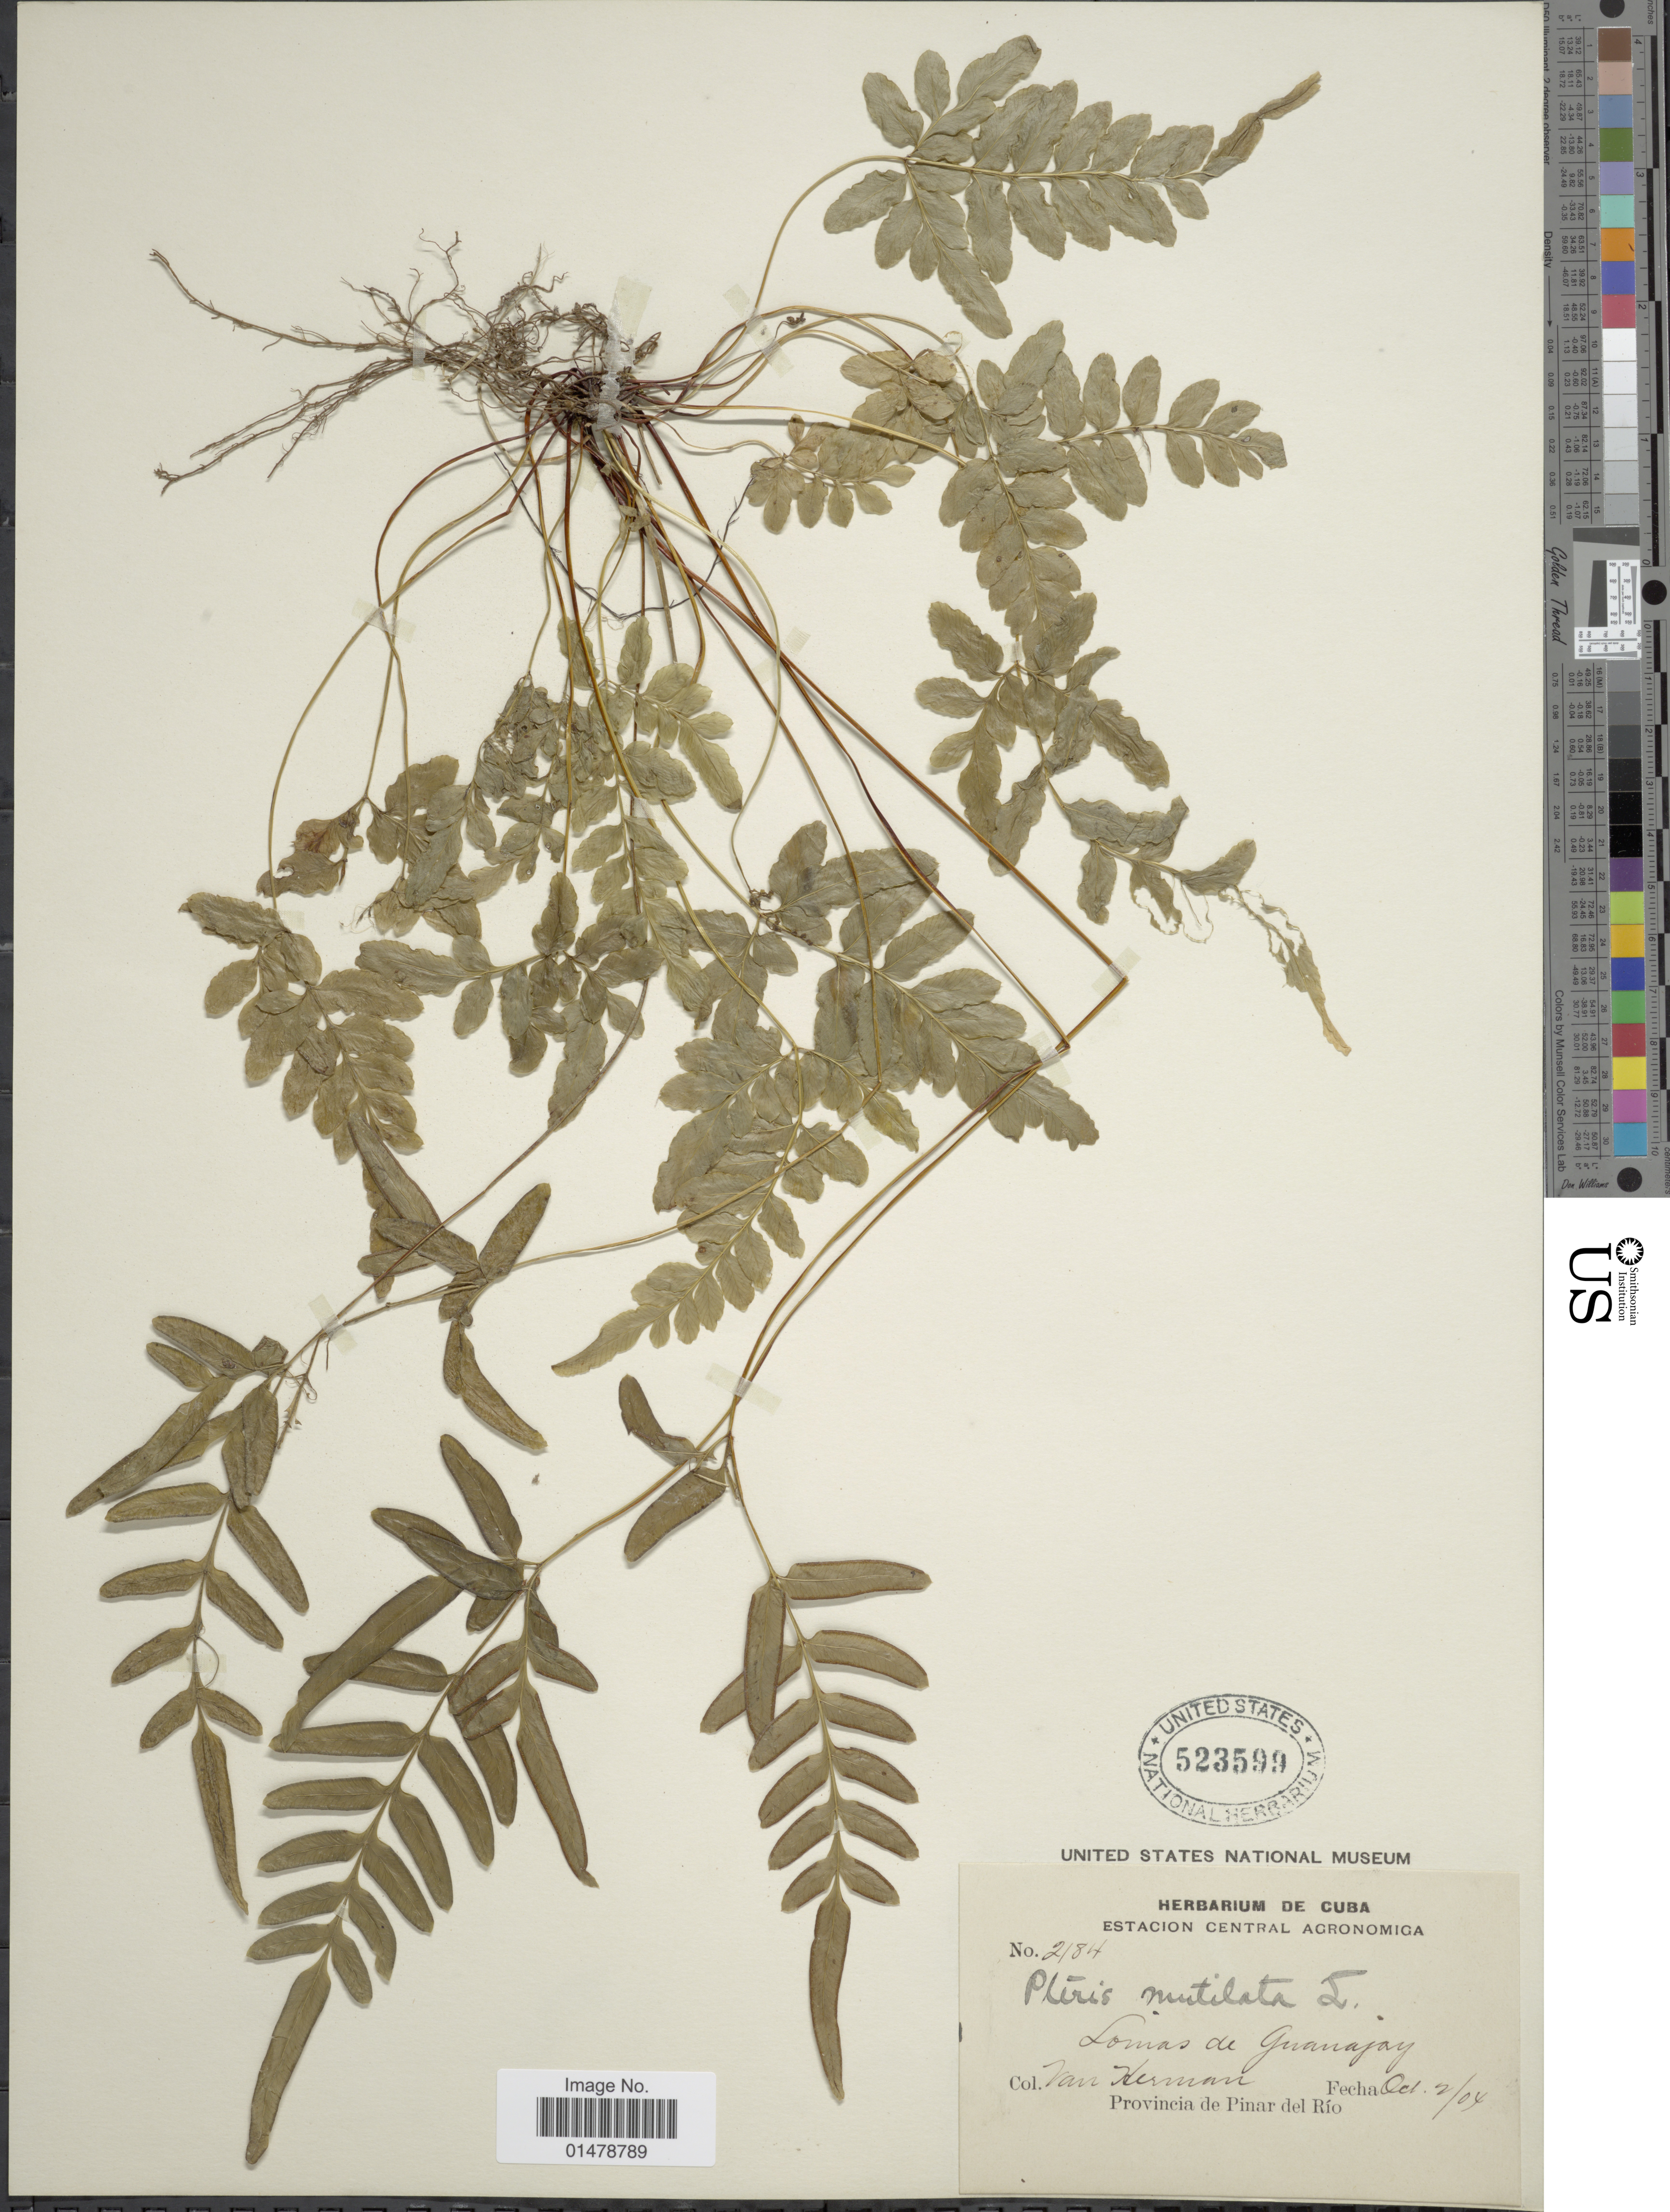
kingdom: Plantae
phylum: Tracheophyta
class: Polypodiopsida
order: Polypodiales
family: Pteridaceae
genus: Pteris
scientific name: Pteris mutilata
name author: L.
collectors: Van Hermann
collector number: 2184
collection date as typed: Transcribed d/m/y: 2/10/4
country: Cuba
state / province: Pinar del Río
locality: Lomas de Guanajay. Provincia de Pinar del Rio.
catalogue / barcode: US 523599